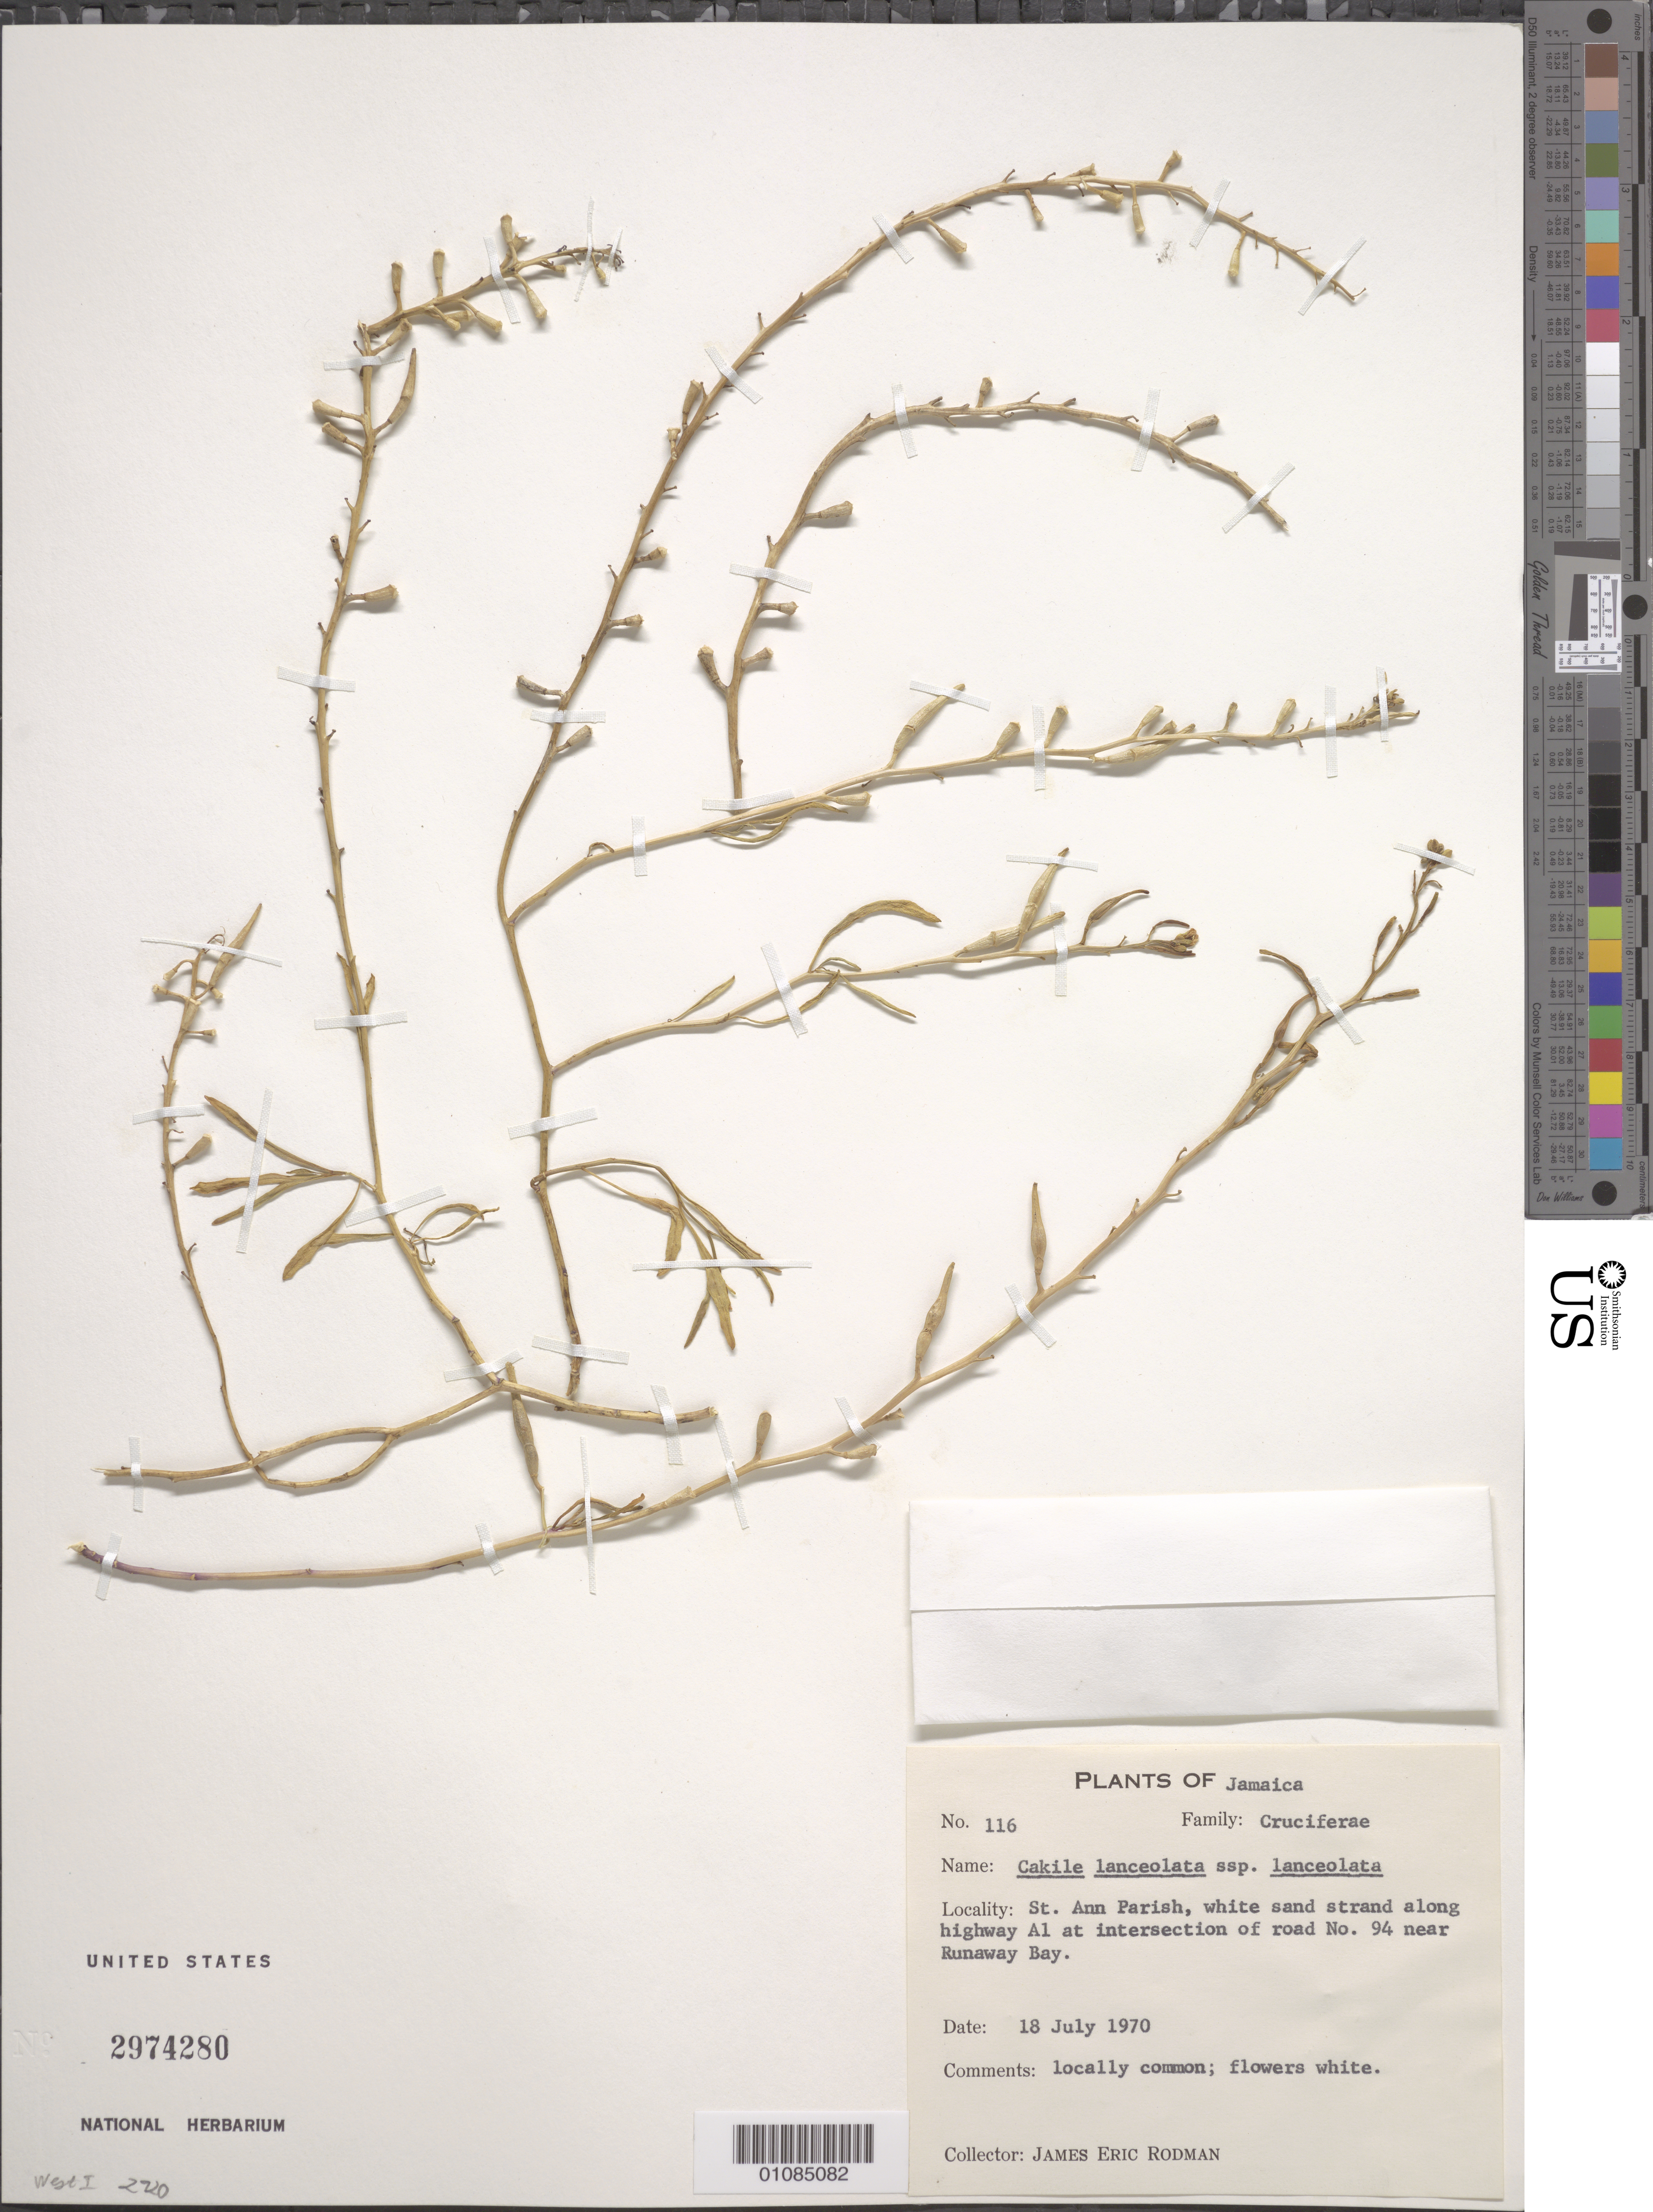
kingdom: Plantae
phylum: Tracheophyta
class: Magnoliopsida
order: Brassicales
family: Brassicaceae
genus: Cakile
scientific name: Cakile lanceolata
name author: (Willd.) O.E. Schulz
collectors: J. Rodman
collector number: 116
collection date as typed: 18 Jul 1970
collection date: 1970-07-18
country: Jamaica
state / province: Saint Ann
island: Jamaica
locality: Along highway A1 at intersection of road no. 94 near Runaway Bay.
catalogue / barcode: US 2974280